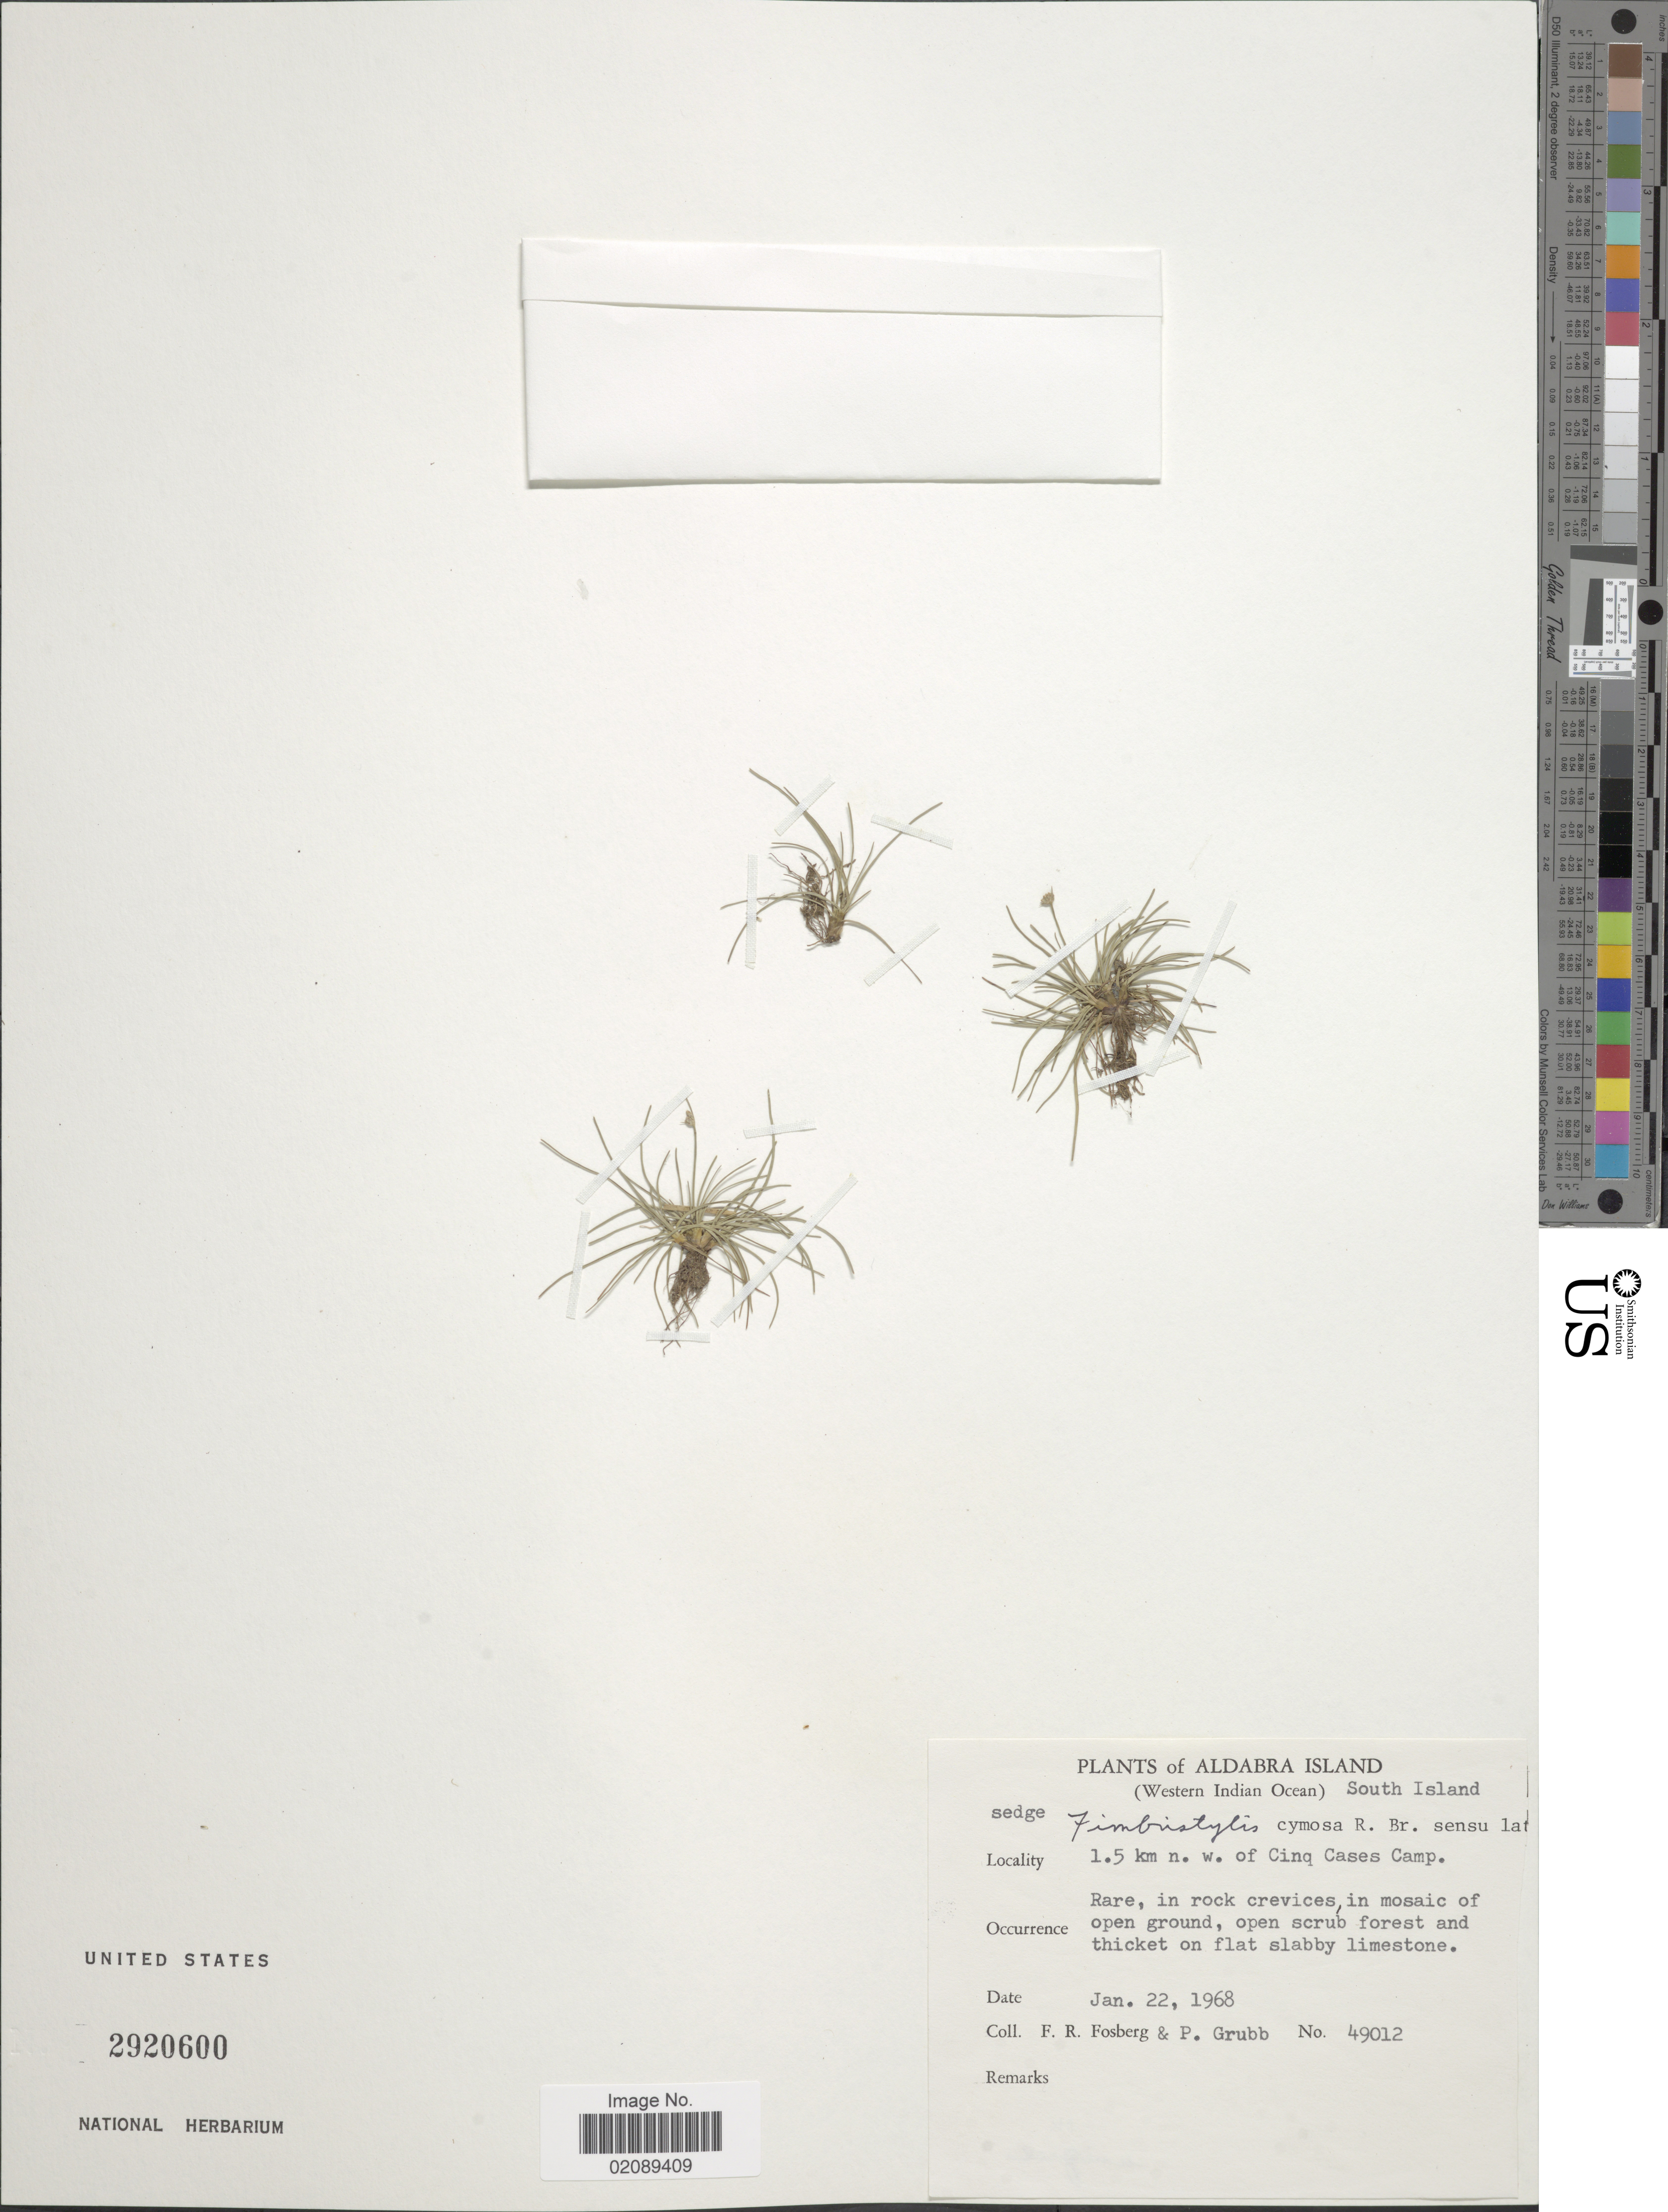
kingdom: Plantae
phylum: Tracheophyta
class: Liliopsida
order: Poales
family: Cyperaceae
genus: Fimbristylis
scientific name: Fimbristylis cymosa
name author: R. Br.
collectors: F. R. Fosberg & P. J. Grubb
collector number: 49012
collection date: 1968-01-22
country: Seychelles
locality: Aldabra Island (Western Indian Ocean), South Island, 1.5 km n.w. of Cinq Cases Camp, rare, in rock crevices, in mosaic of open ground, open scrub forest and thicket on flat slabby limestone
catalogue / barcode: US 2920600